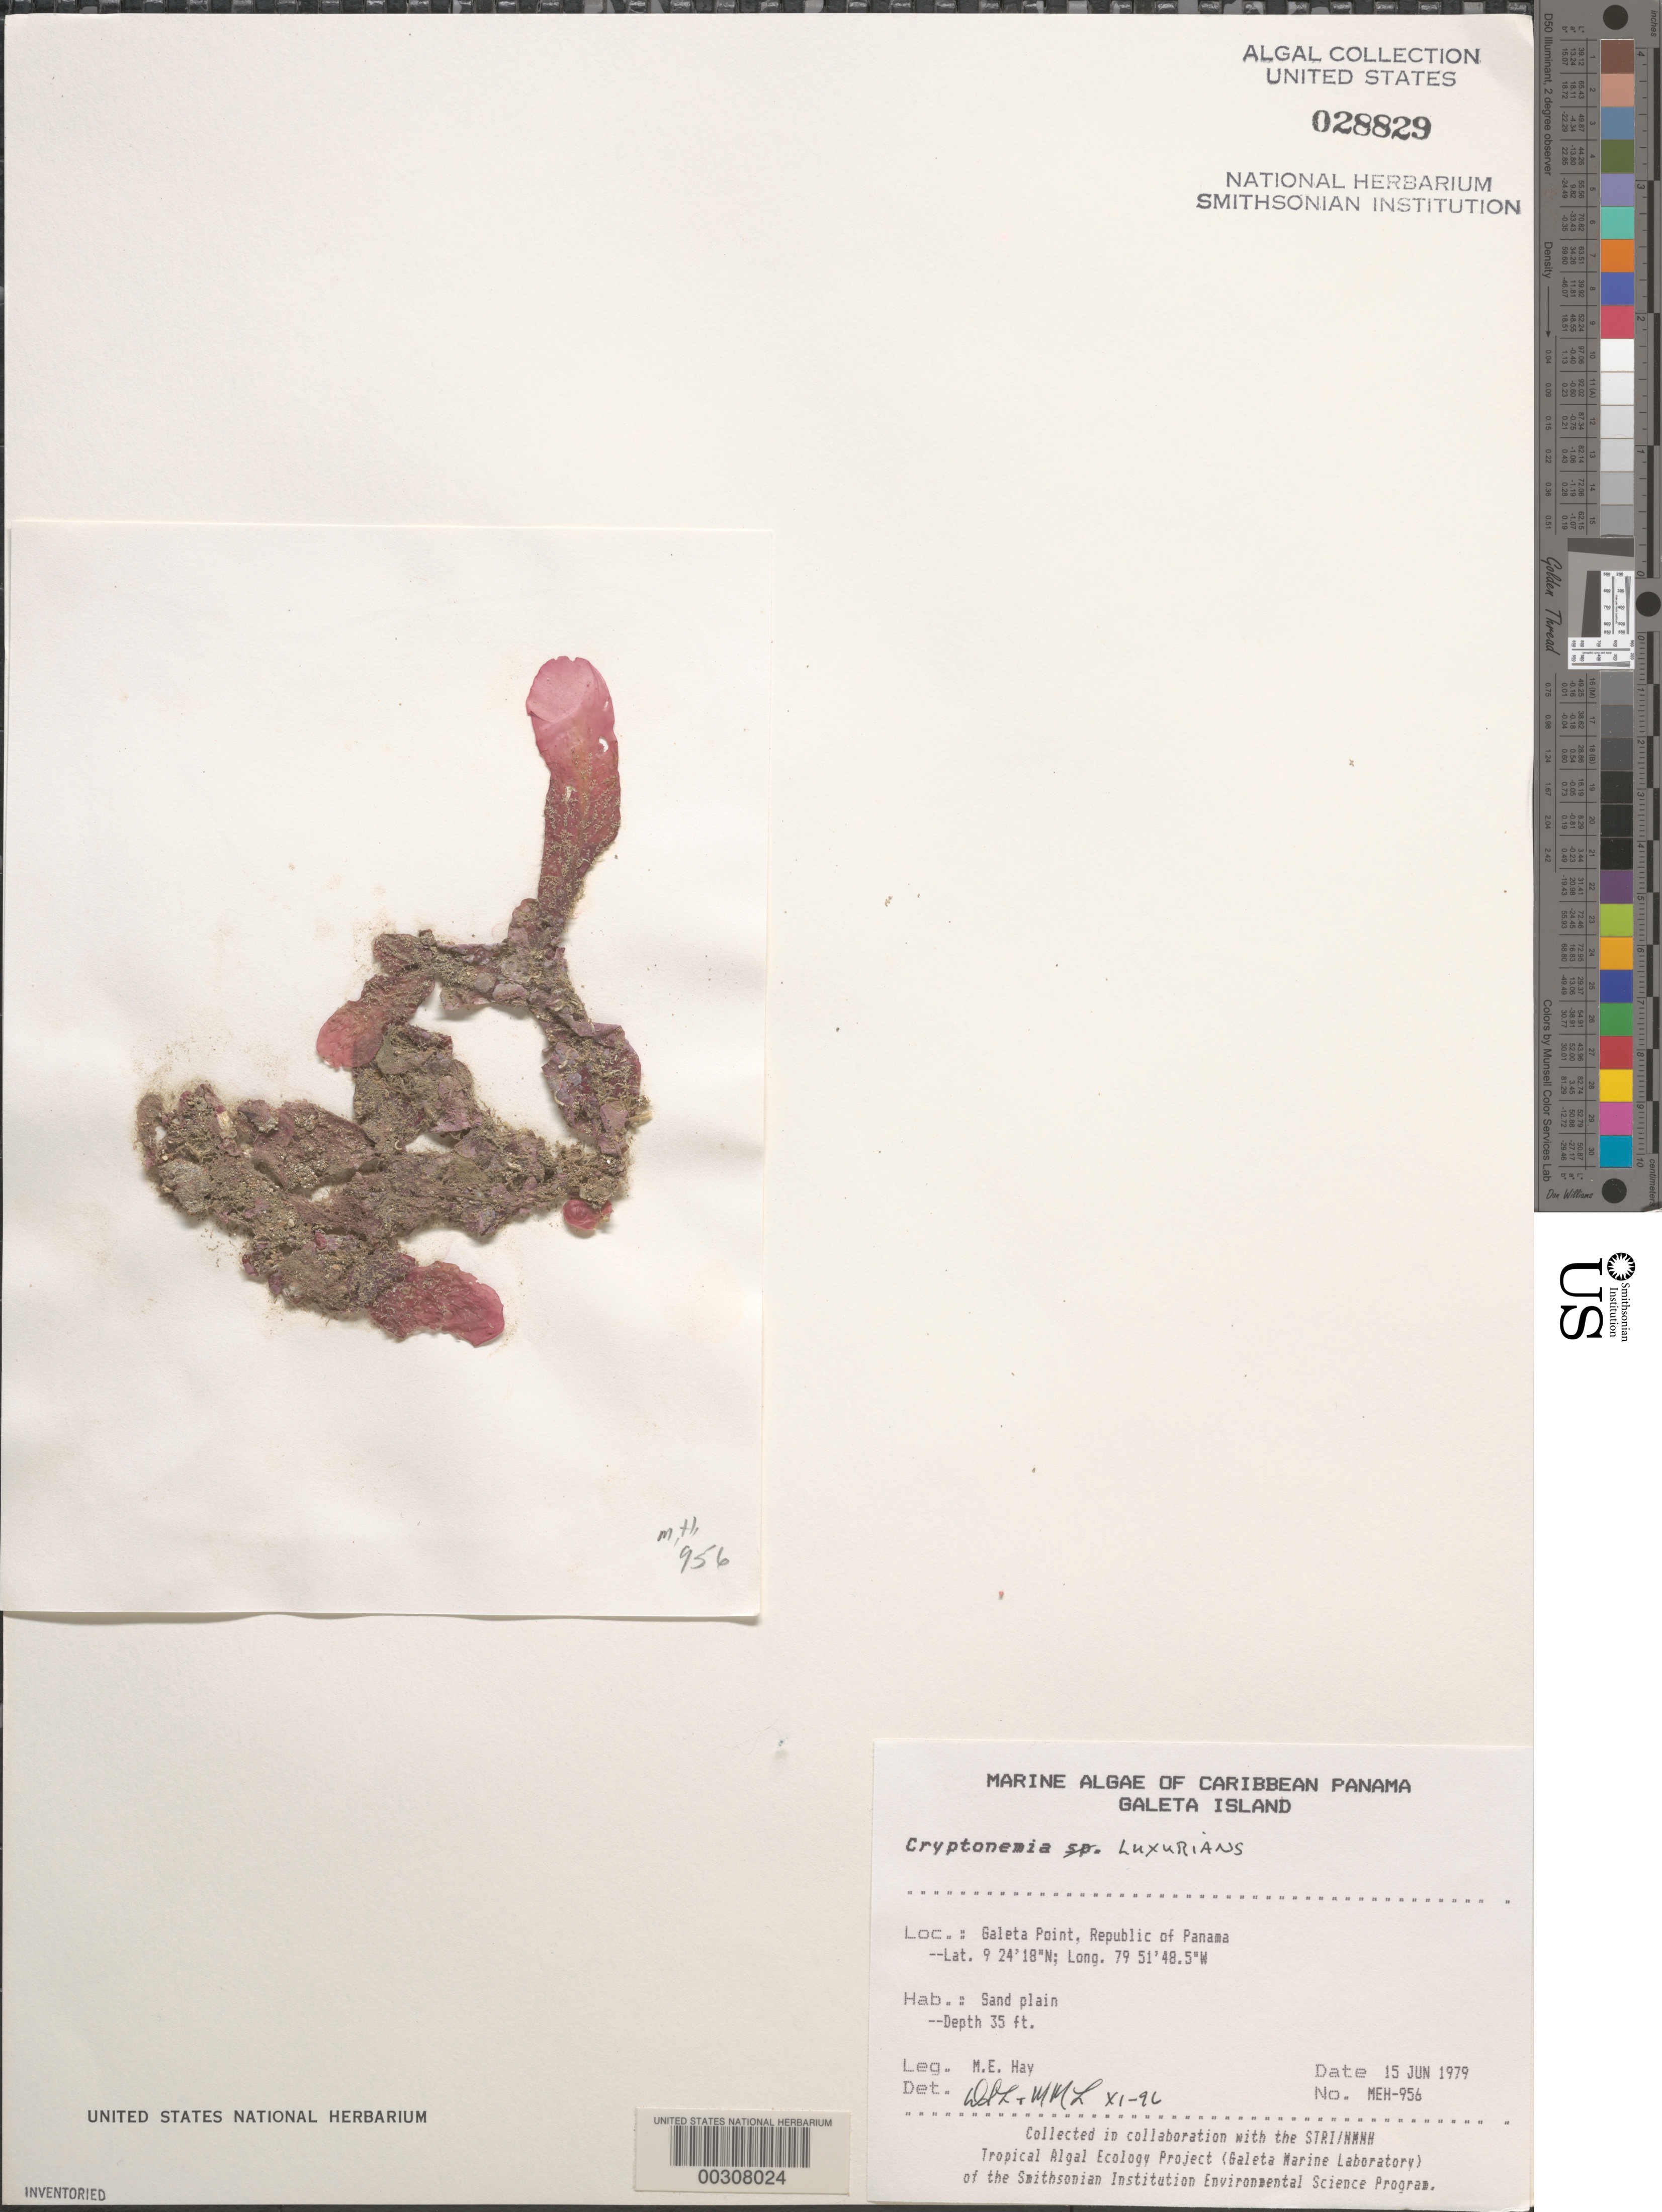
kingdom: Plantae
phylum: Rhodophyta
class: Florideophyceae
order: Halymeniales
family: Halymeniaceae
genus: Cryptonemia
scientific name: Cryptonemia seminervis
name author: (C. Agardh) J. Agardh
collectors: M. E. Hay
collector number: MEH-956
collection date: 1979-06-15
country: Panama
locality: Caribbean Panama. Galeta Island. Galeta Point, Republic of Panama.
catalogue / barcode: US 28829